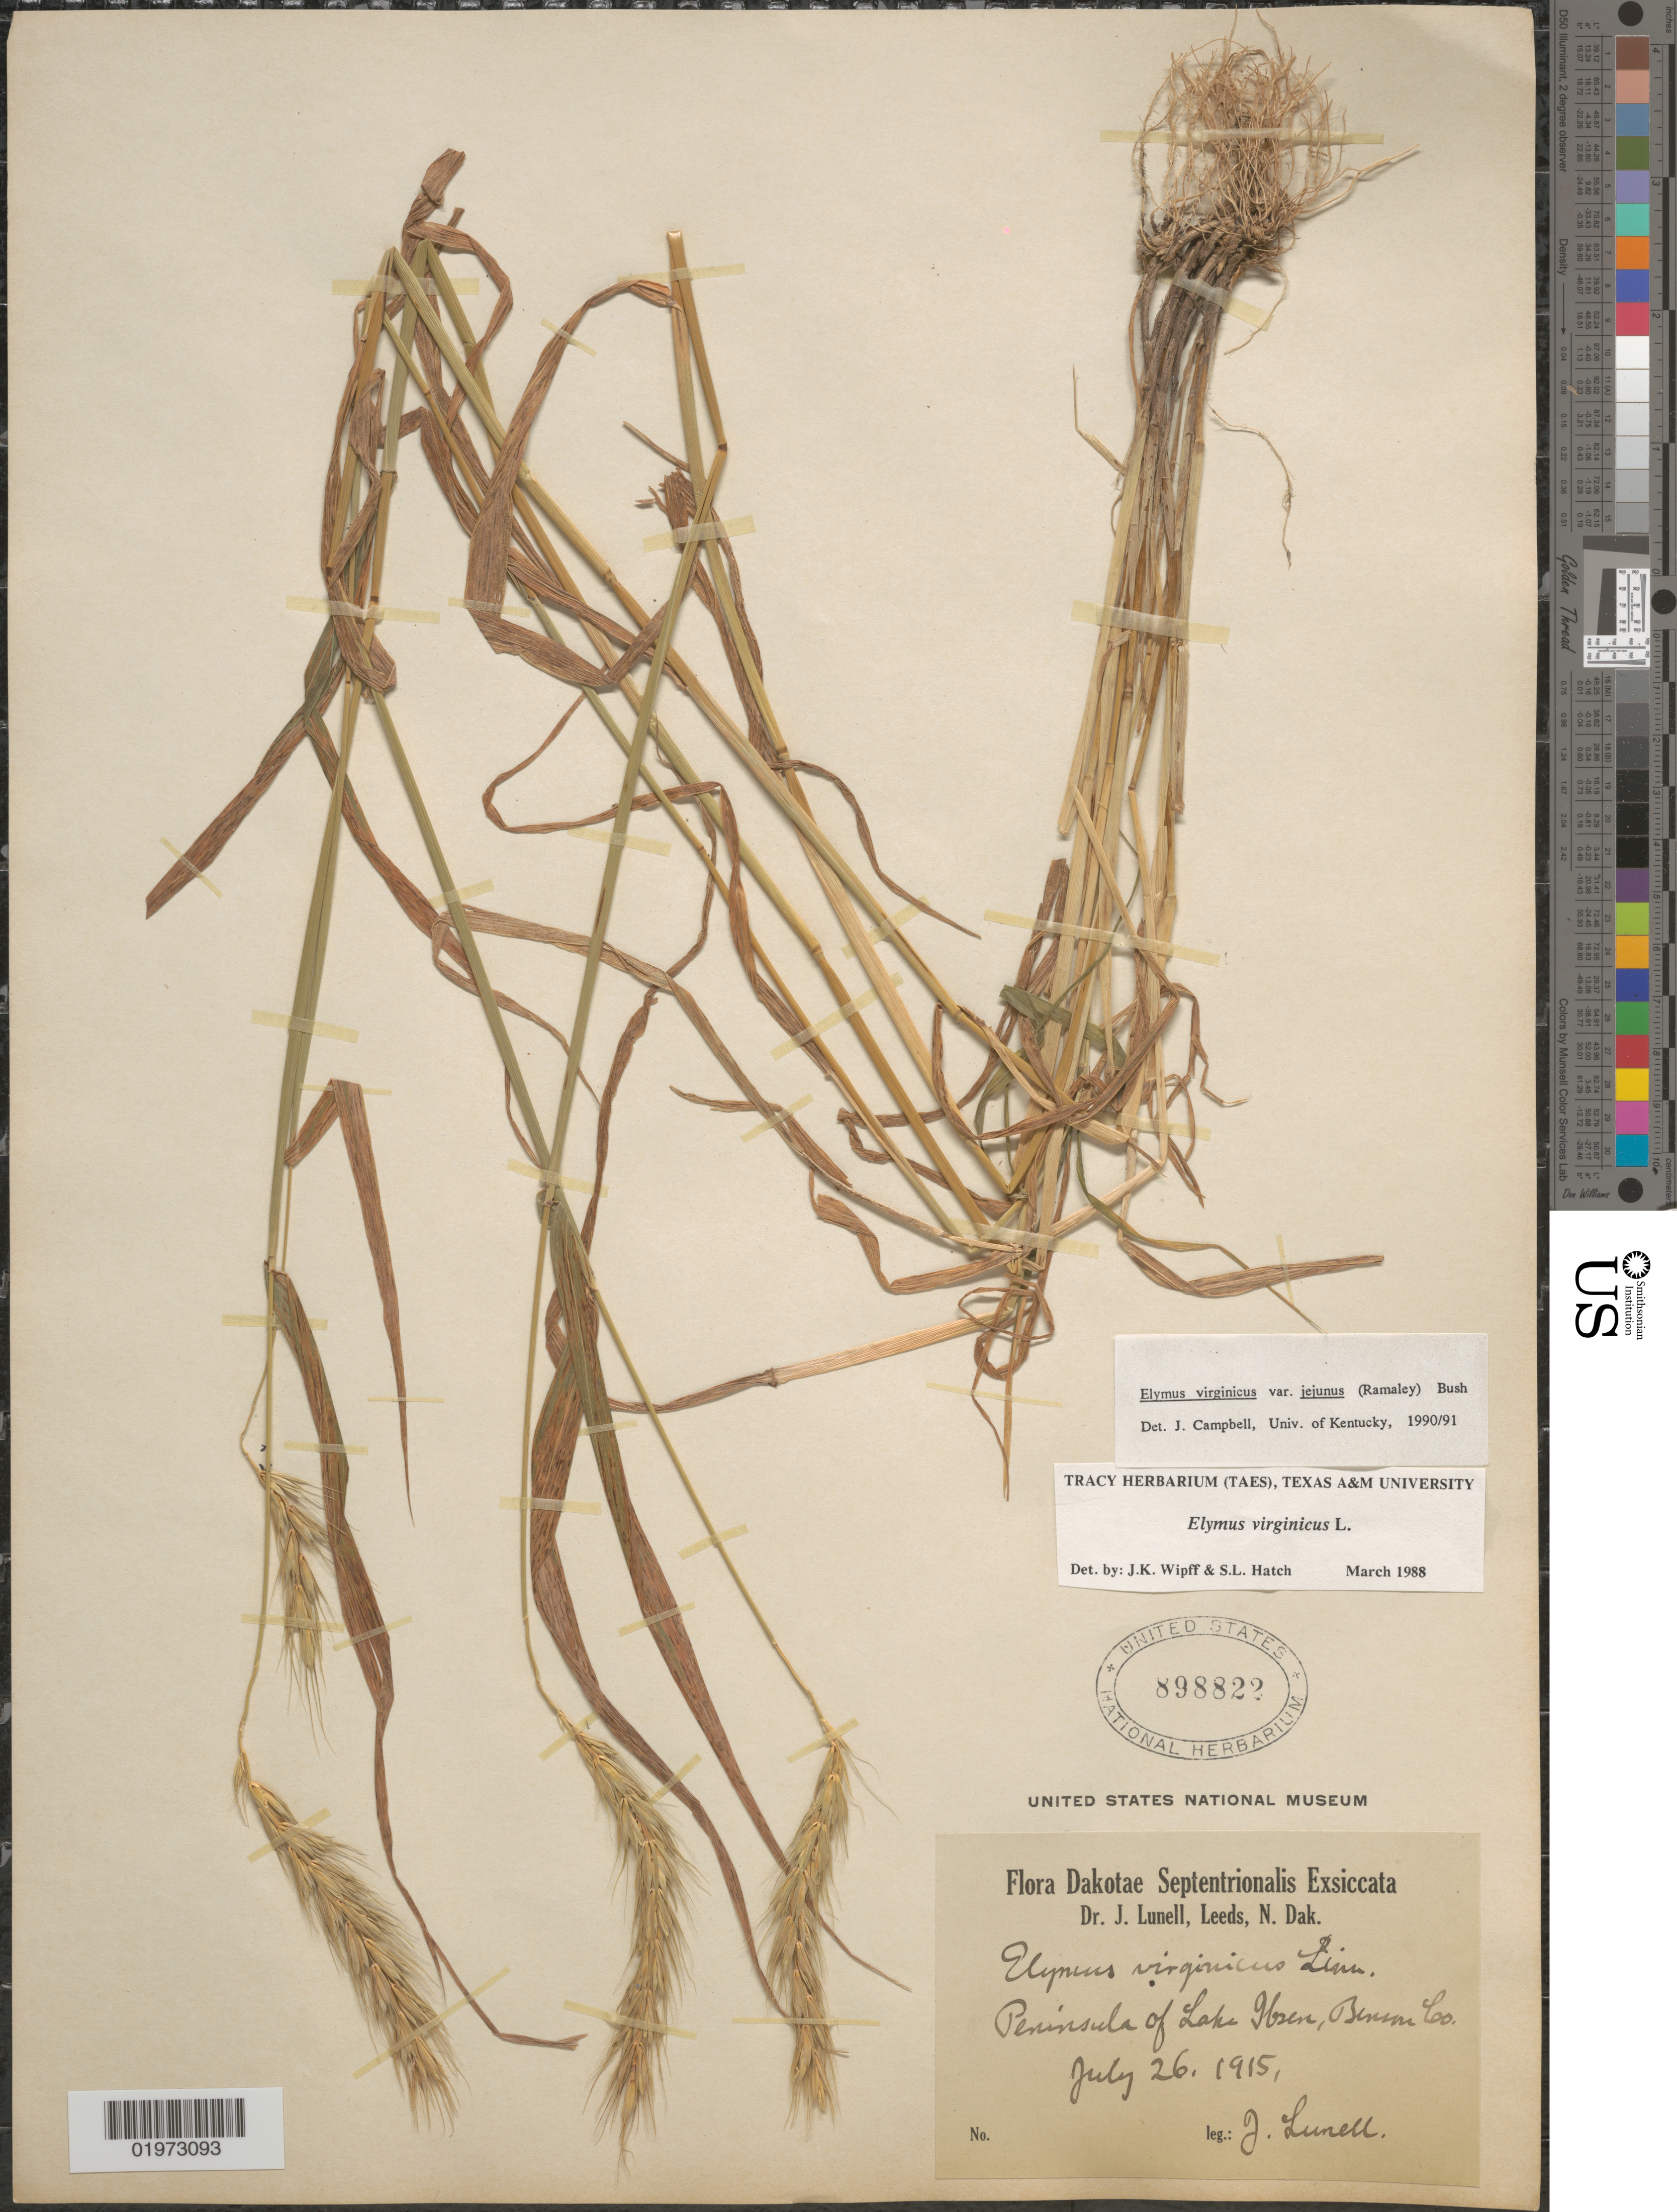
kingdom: Plantae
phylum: Tracheophyta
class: Liliopsida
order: Poales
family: Poaceae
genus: Elymus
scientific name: Elymus virginicus var. virginicus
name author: L.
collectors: J. Lunell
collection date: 1915-07-26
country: United States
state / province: North Dakota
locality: Dakotae Septentrionalis. Peninsula of Lake Ibsen, Benson Co.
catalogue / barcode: US 898822